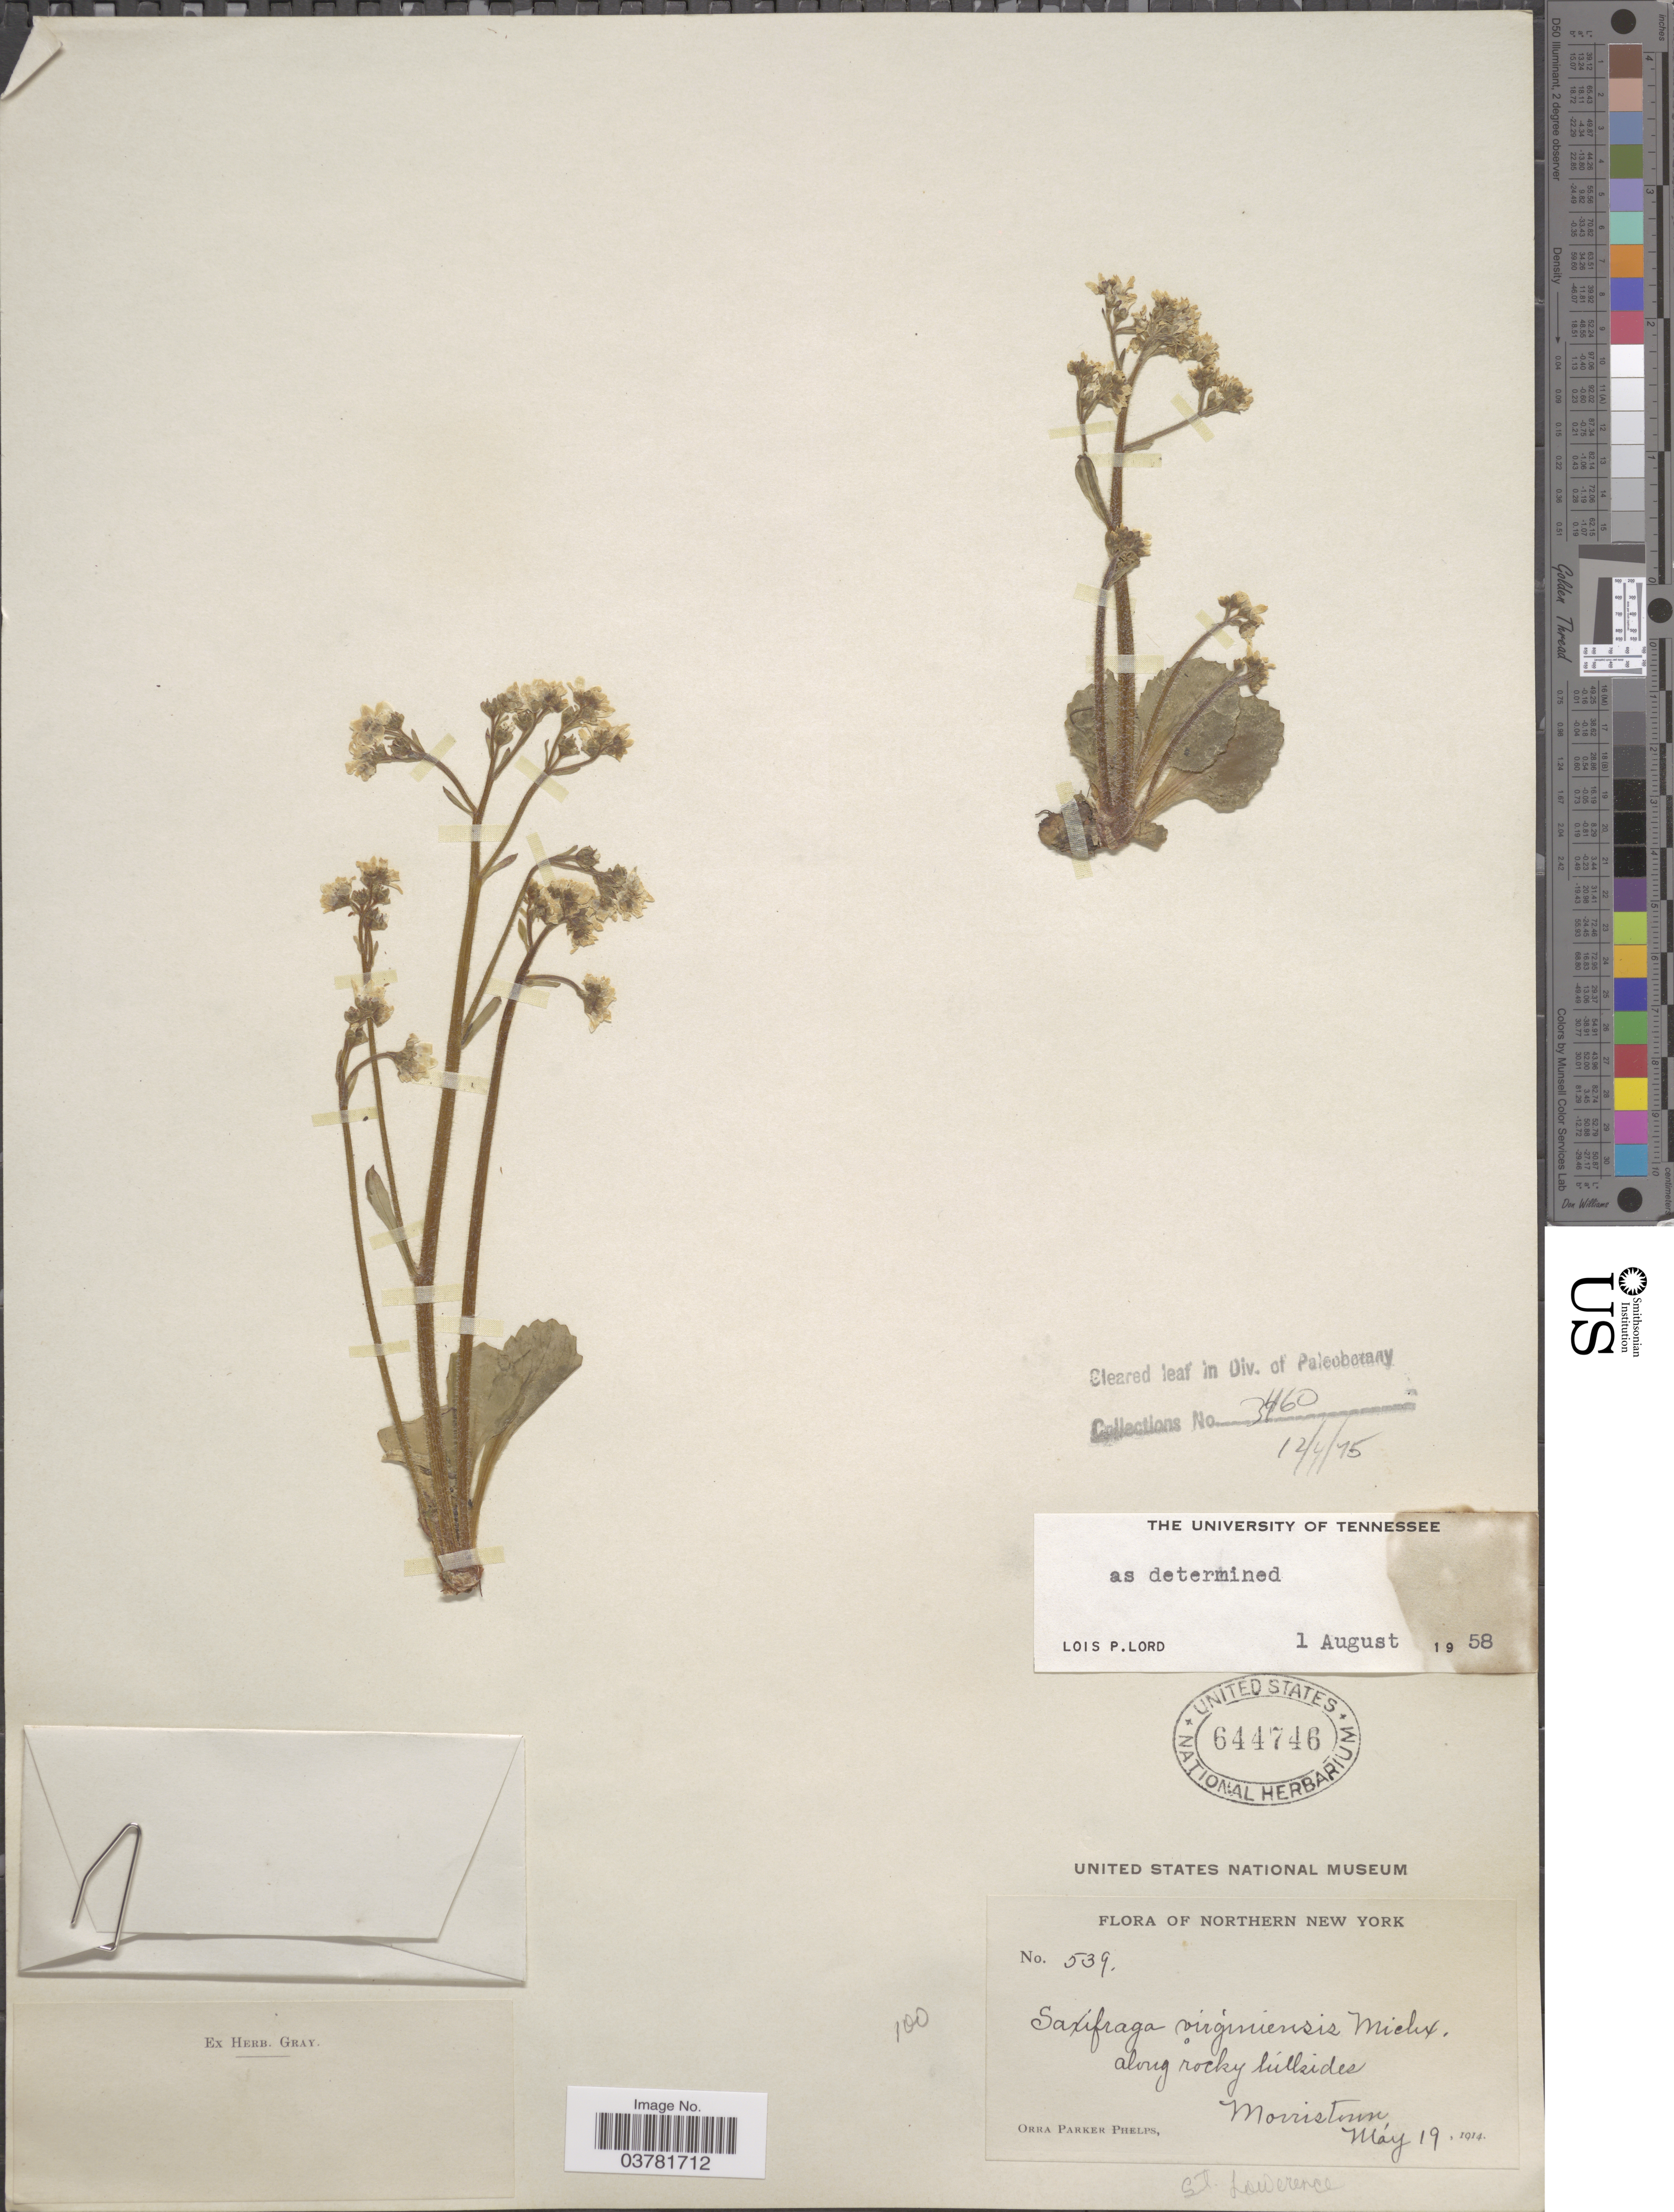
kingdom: Plantae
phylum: Tracheophyta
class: Magnoliopsida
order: Saxifragales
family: Saxifragaceae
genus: Micranthes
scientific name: Micranthes virginiensis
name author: (Michx.) Small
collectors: O. P. Phelps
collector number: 539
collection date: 1914-05-19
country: United States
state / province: New York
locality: Northern New York. Along rocky hillside. Morriston. St. Lawerence.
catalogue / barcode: US 644746